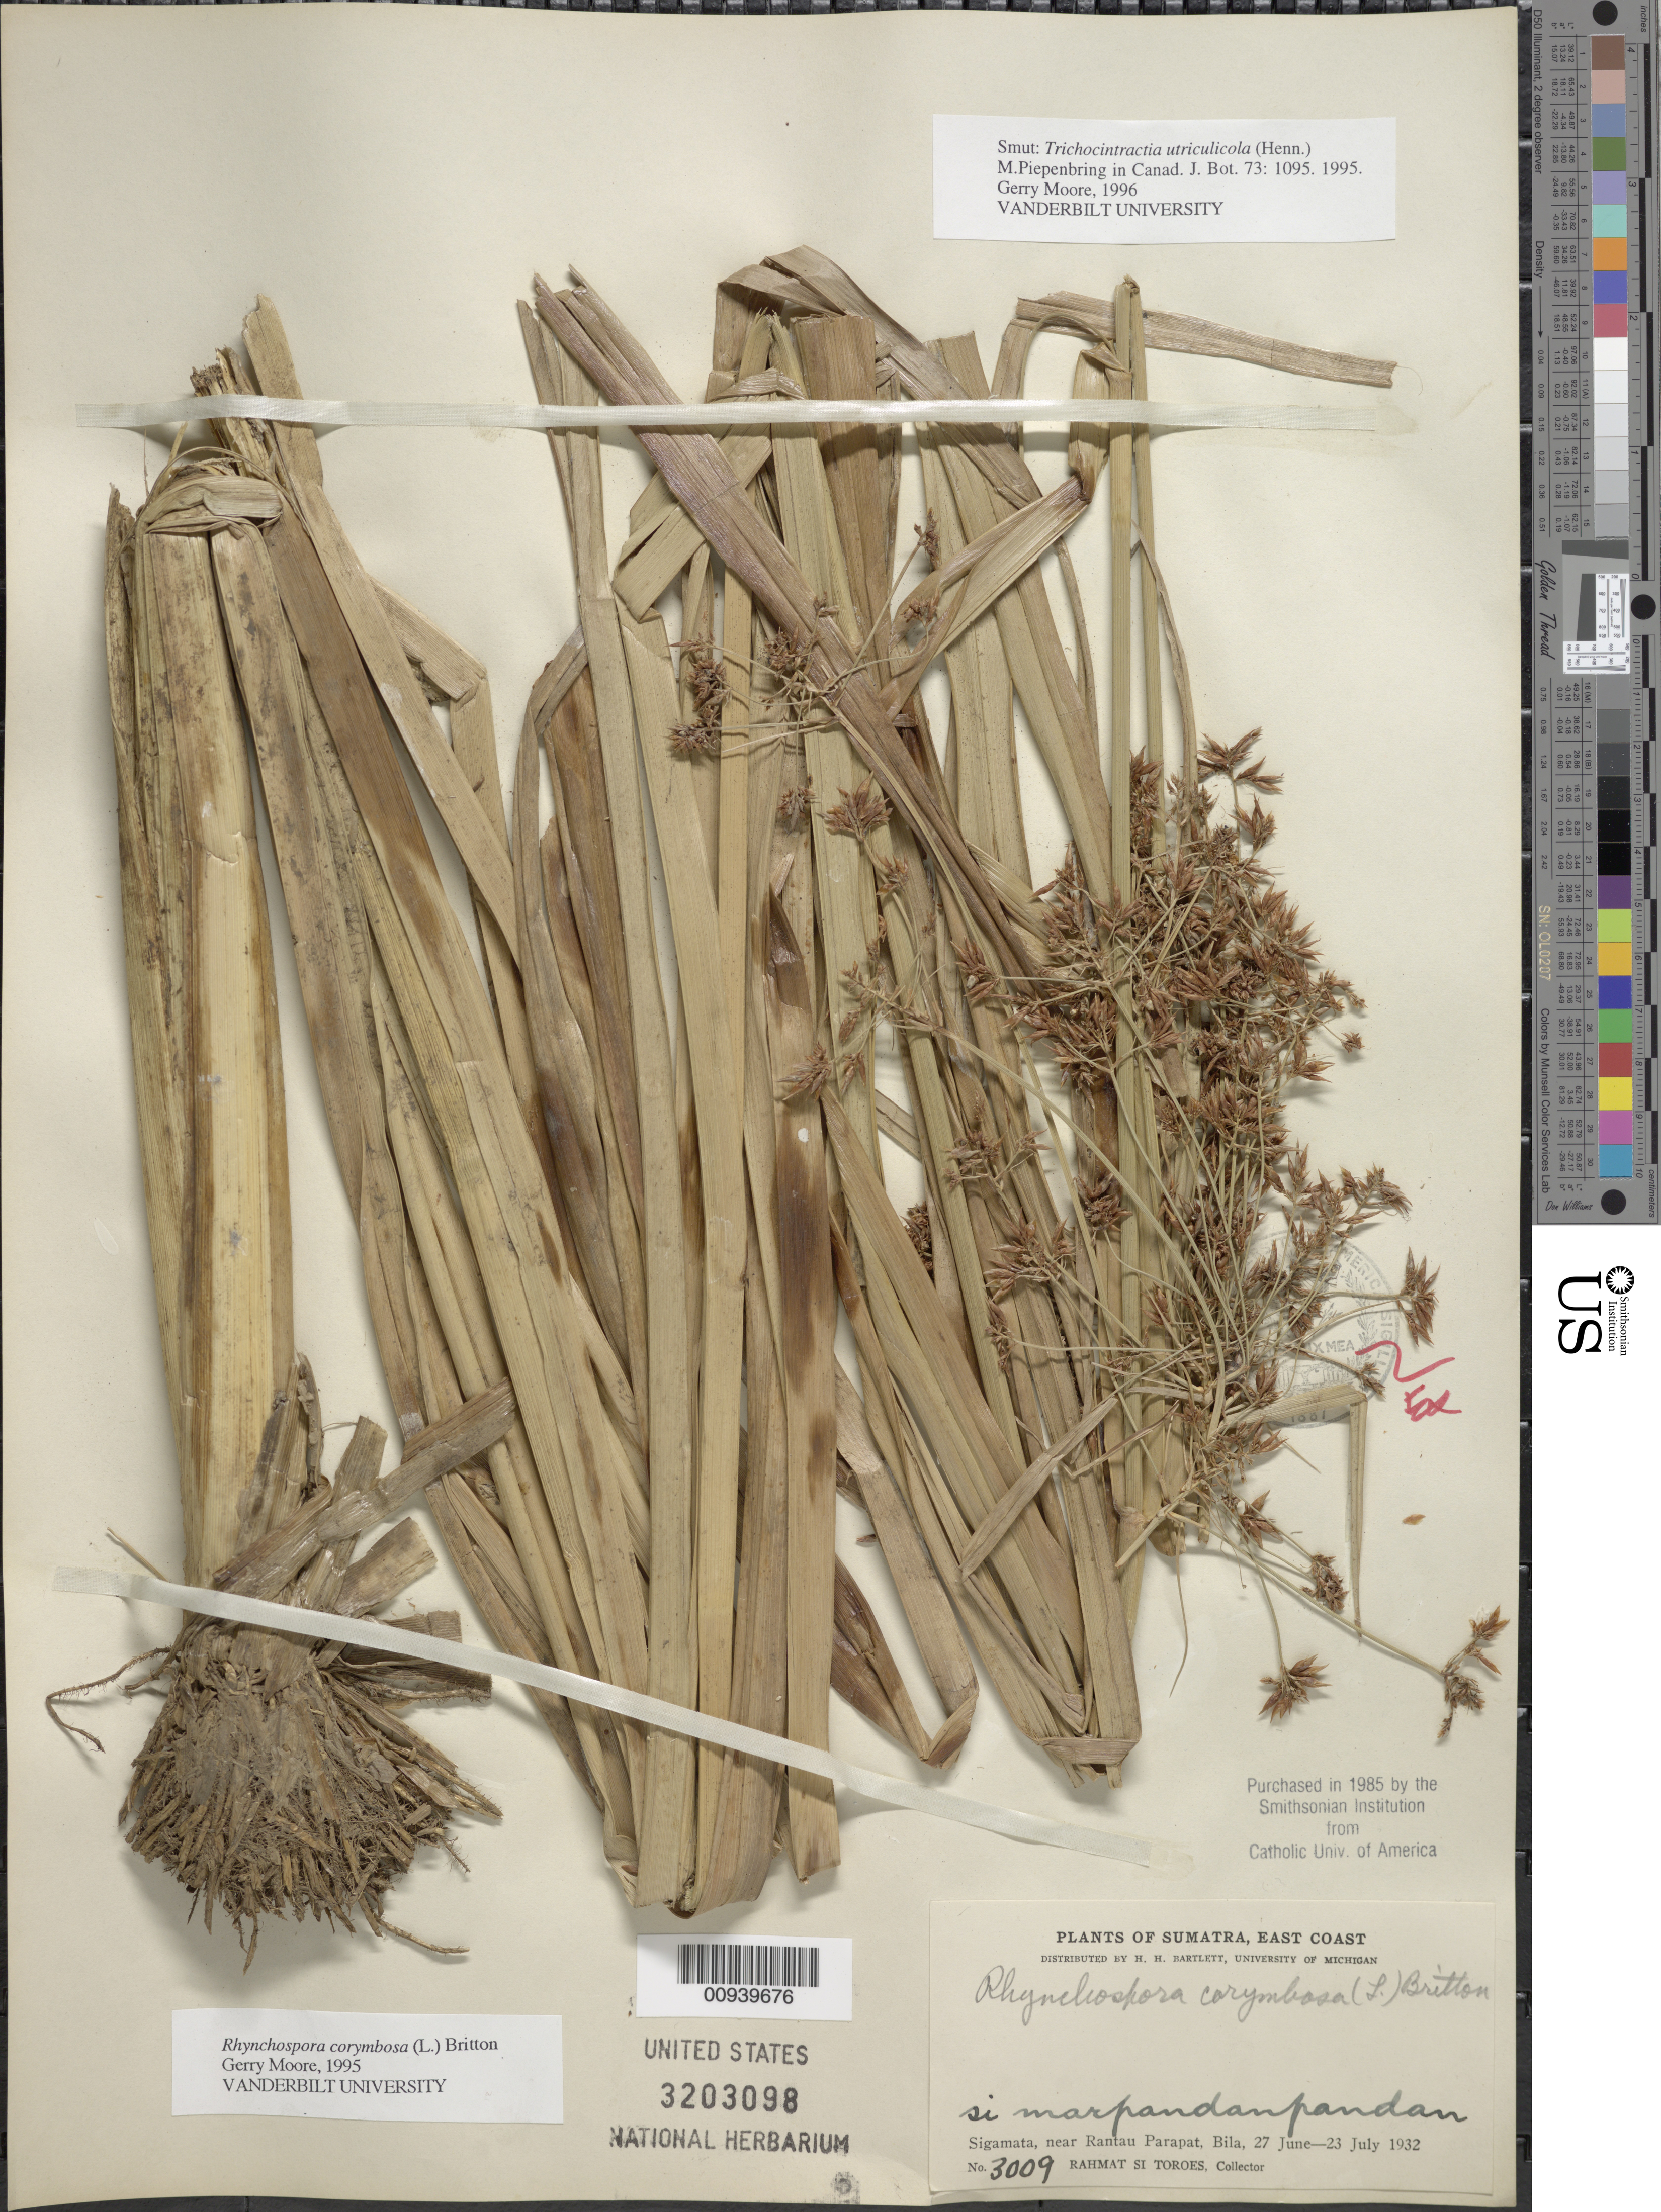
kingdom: Plantae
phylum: Tracheophyta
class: Liliopsida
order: Poales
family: Cyperaceae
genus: Rhynchospora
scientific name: Rhynchospora corymbosa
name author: (L.) Britton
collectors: Rahmat Si Boeea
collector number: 3009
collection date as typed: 27 Jun 1932 to 23 Jul 1932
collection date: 1932-06-27/1932-07-23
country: Indonesia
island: Sumatra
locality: Sigamata, near Rantan Parapat, Bila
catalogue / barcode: US 3203098